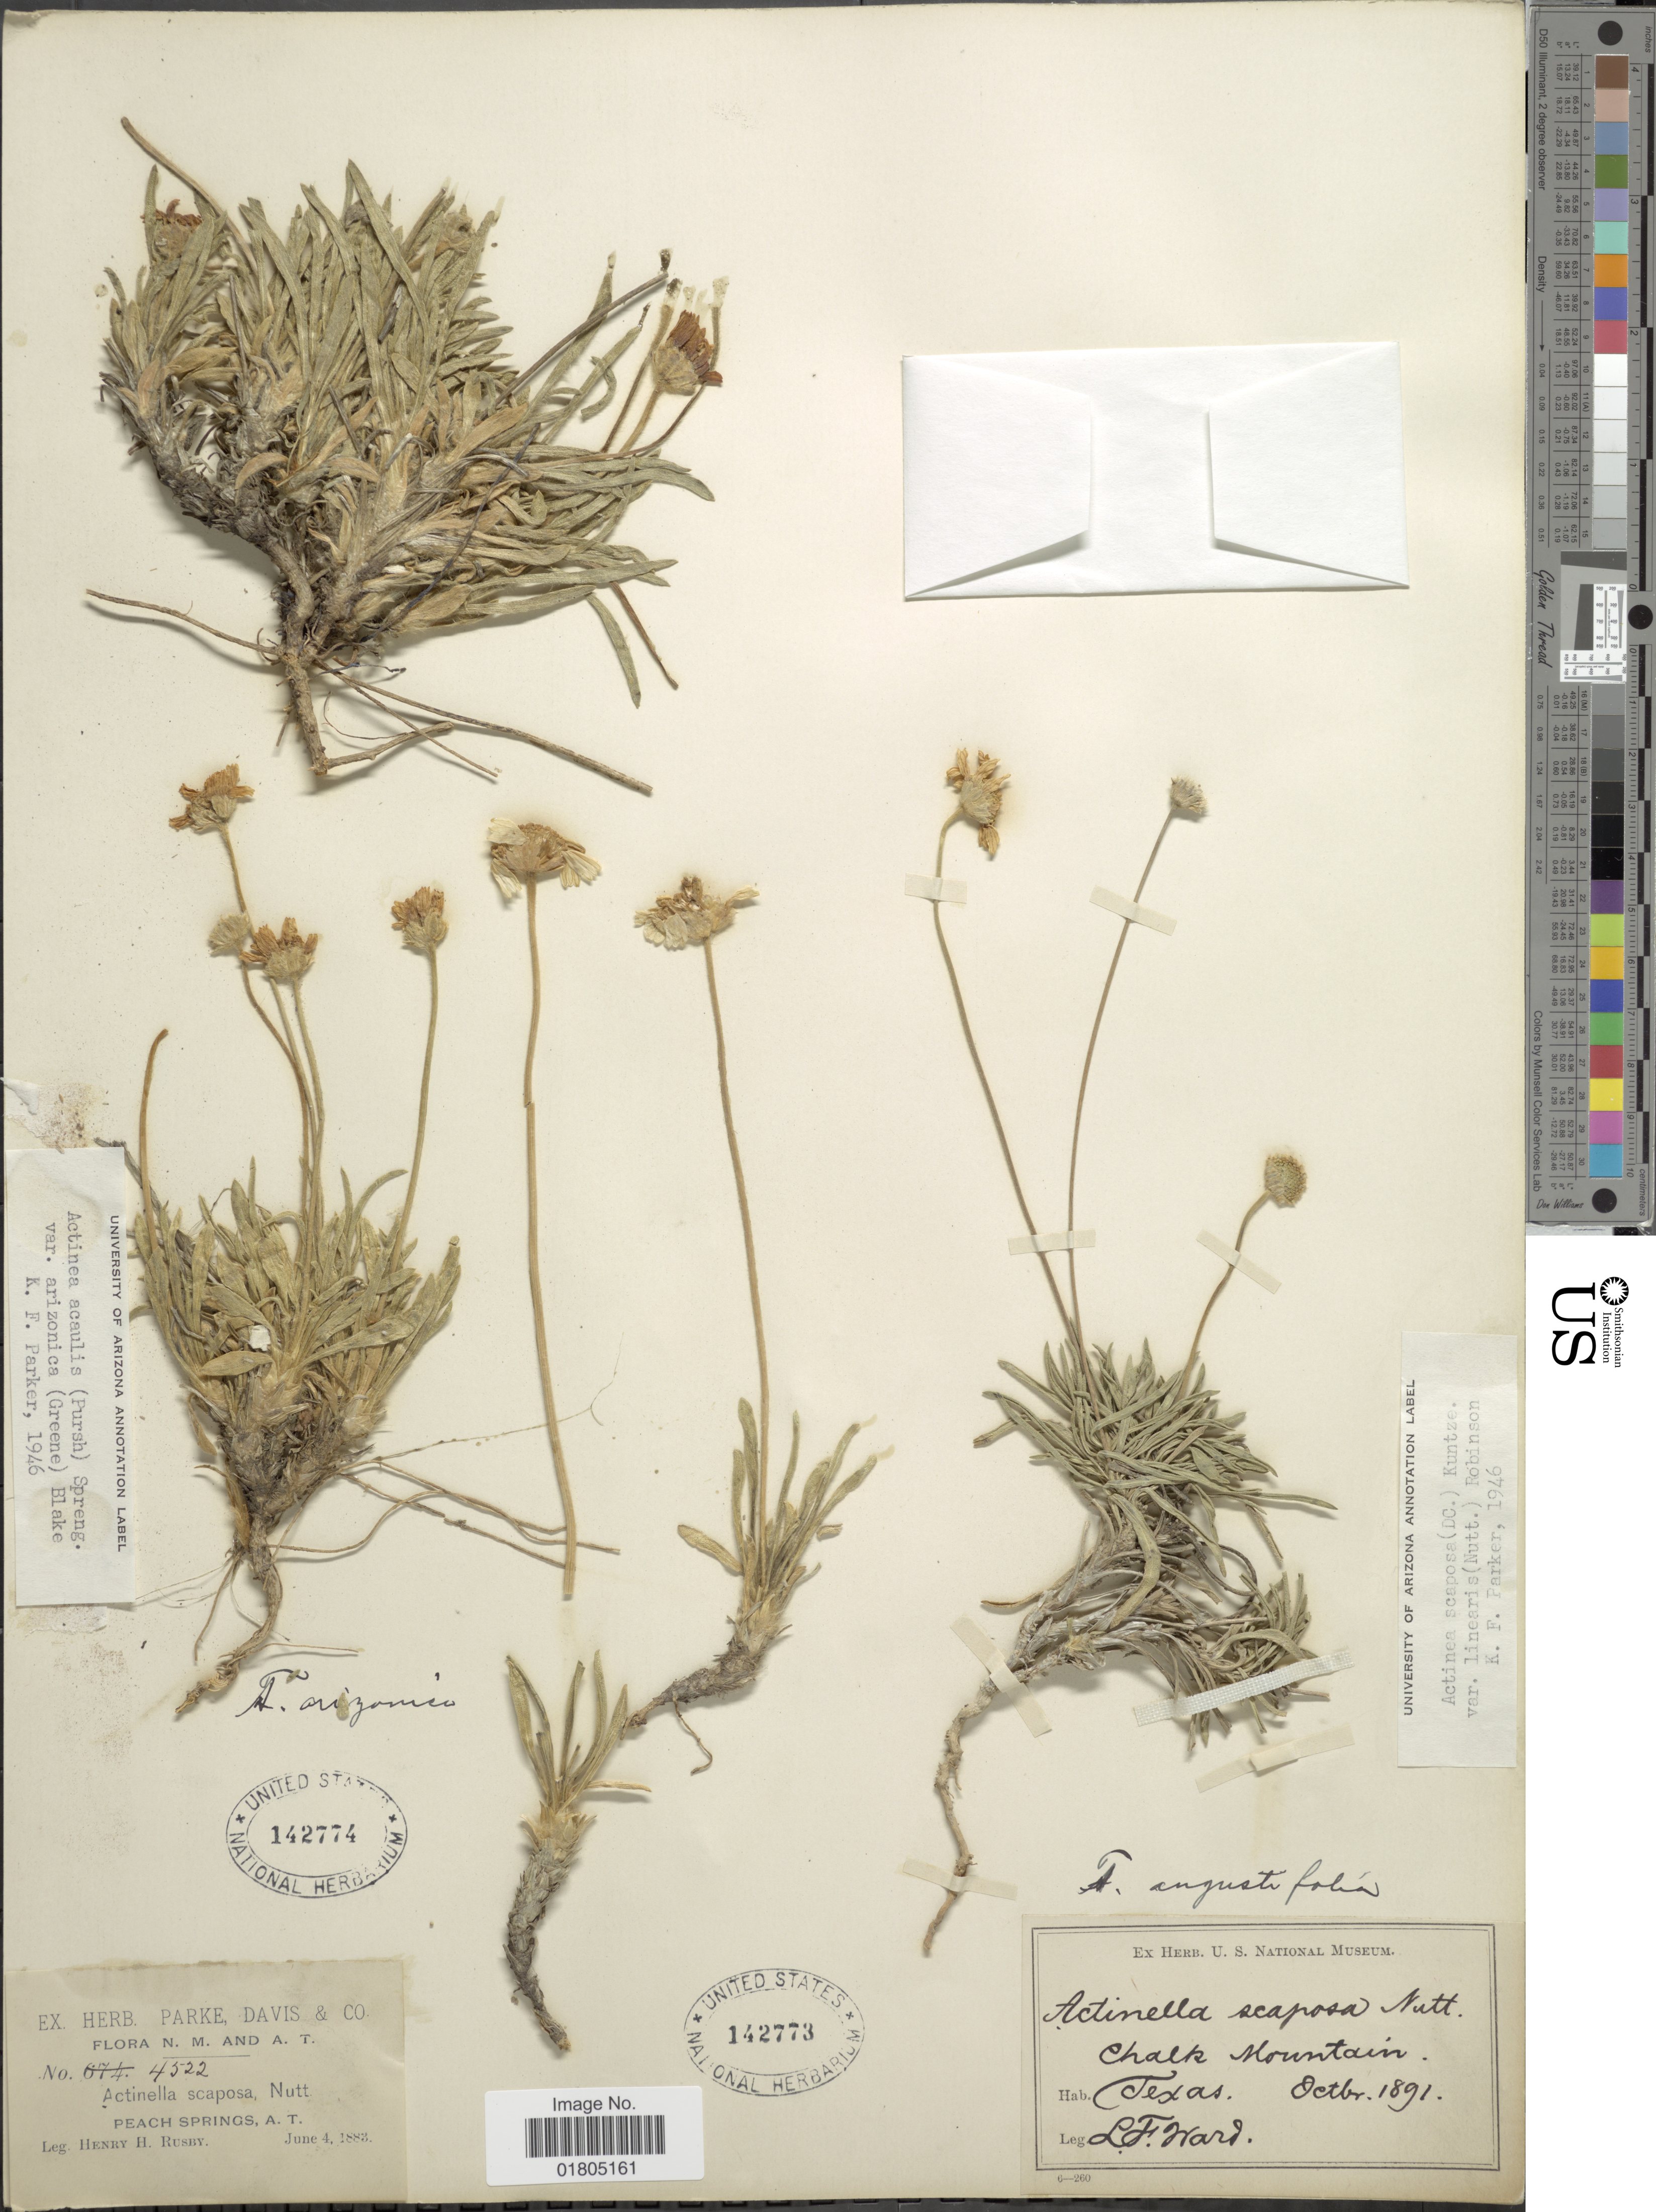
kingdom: Plantae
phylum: Tracheophyta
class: Magnoliopsida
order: Asterales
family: Asteraceae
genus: Actinea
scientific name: Actinea acaulis var. arizonica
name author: (Greene) S.F. Blake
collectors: H. H. Rusby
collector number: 4522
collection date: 1883-06-04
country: United States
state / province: Arizona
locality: Peach Springs, A. T.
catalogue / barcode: US 142774